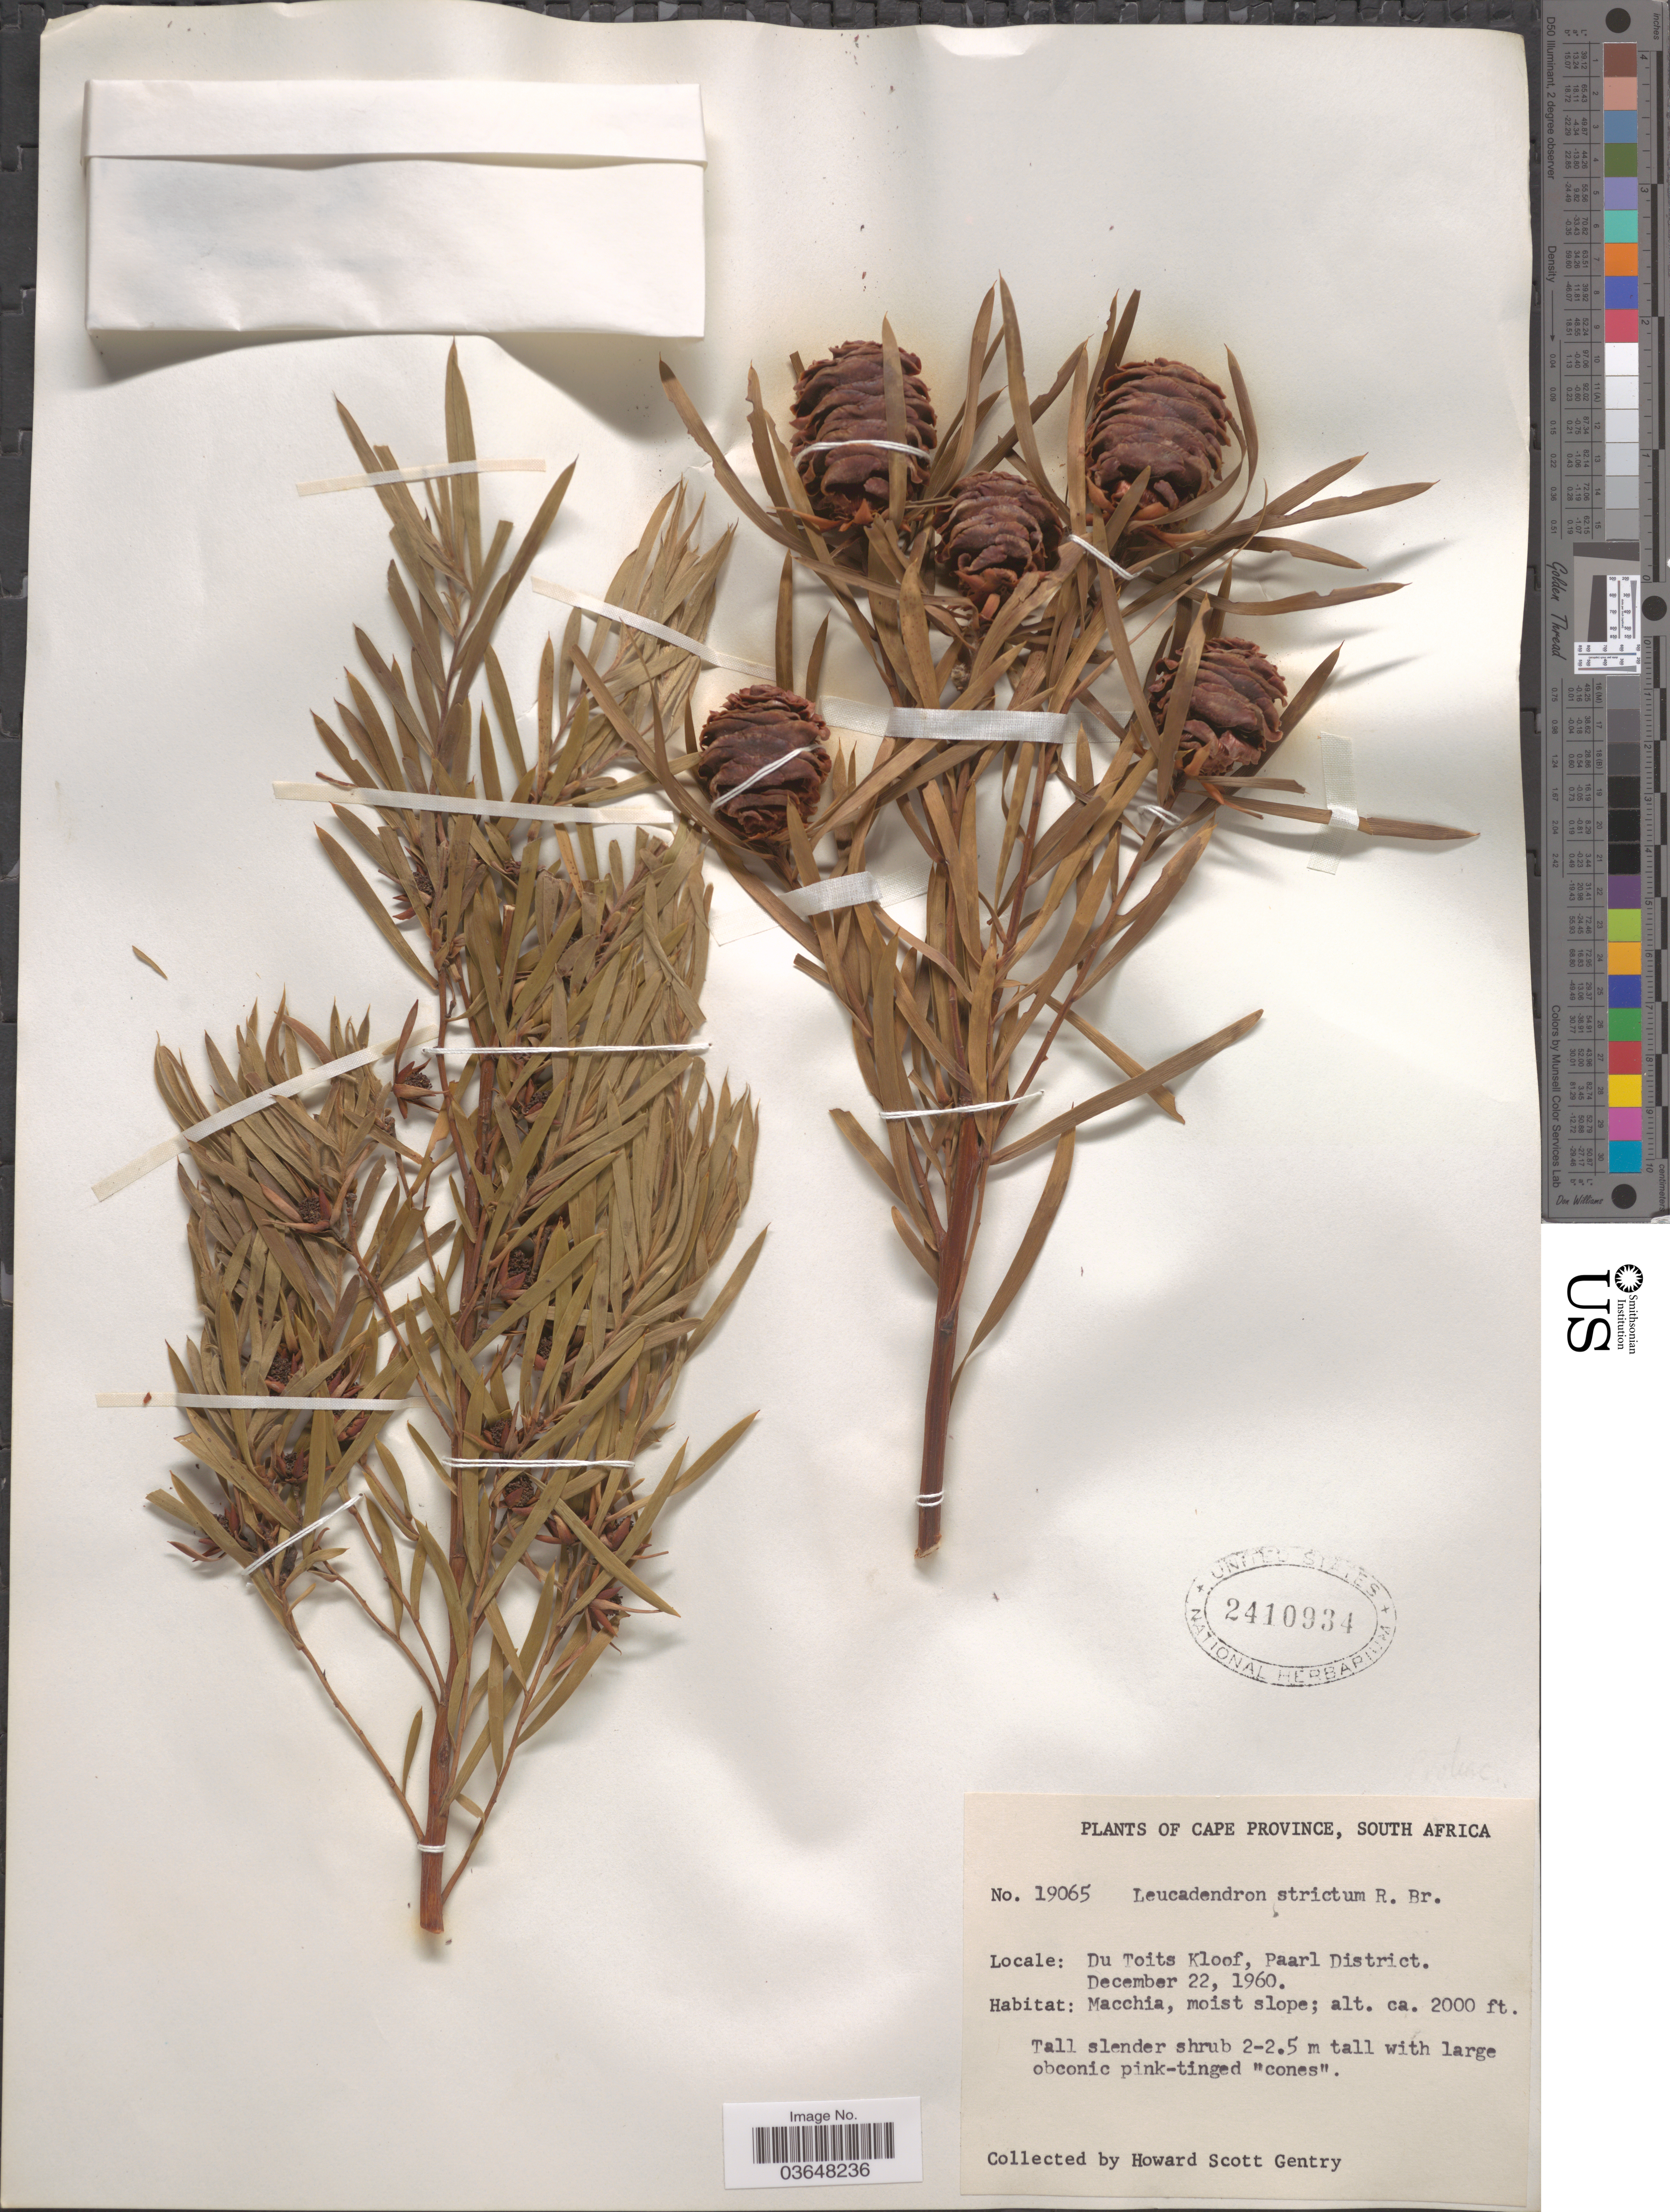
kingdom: Plantae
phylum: Tracheophyta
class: Magnoliopsida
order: Proteales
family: Proteaceae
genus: Leucadendron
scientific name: Leucadendron salicifolium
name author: I.A. Williams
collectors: H. S. Gentry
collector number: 19065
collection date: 1960-12-22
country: South Africa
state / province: Western Cape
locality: Du Toits Kloof, Paarl District.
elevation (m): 610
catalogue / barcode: US 2410934